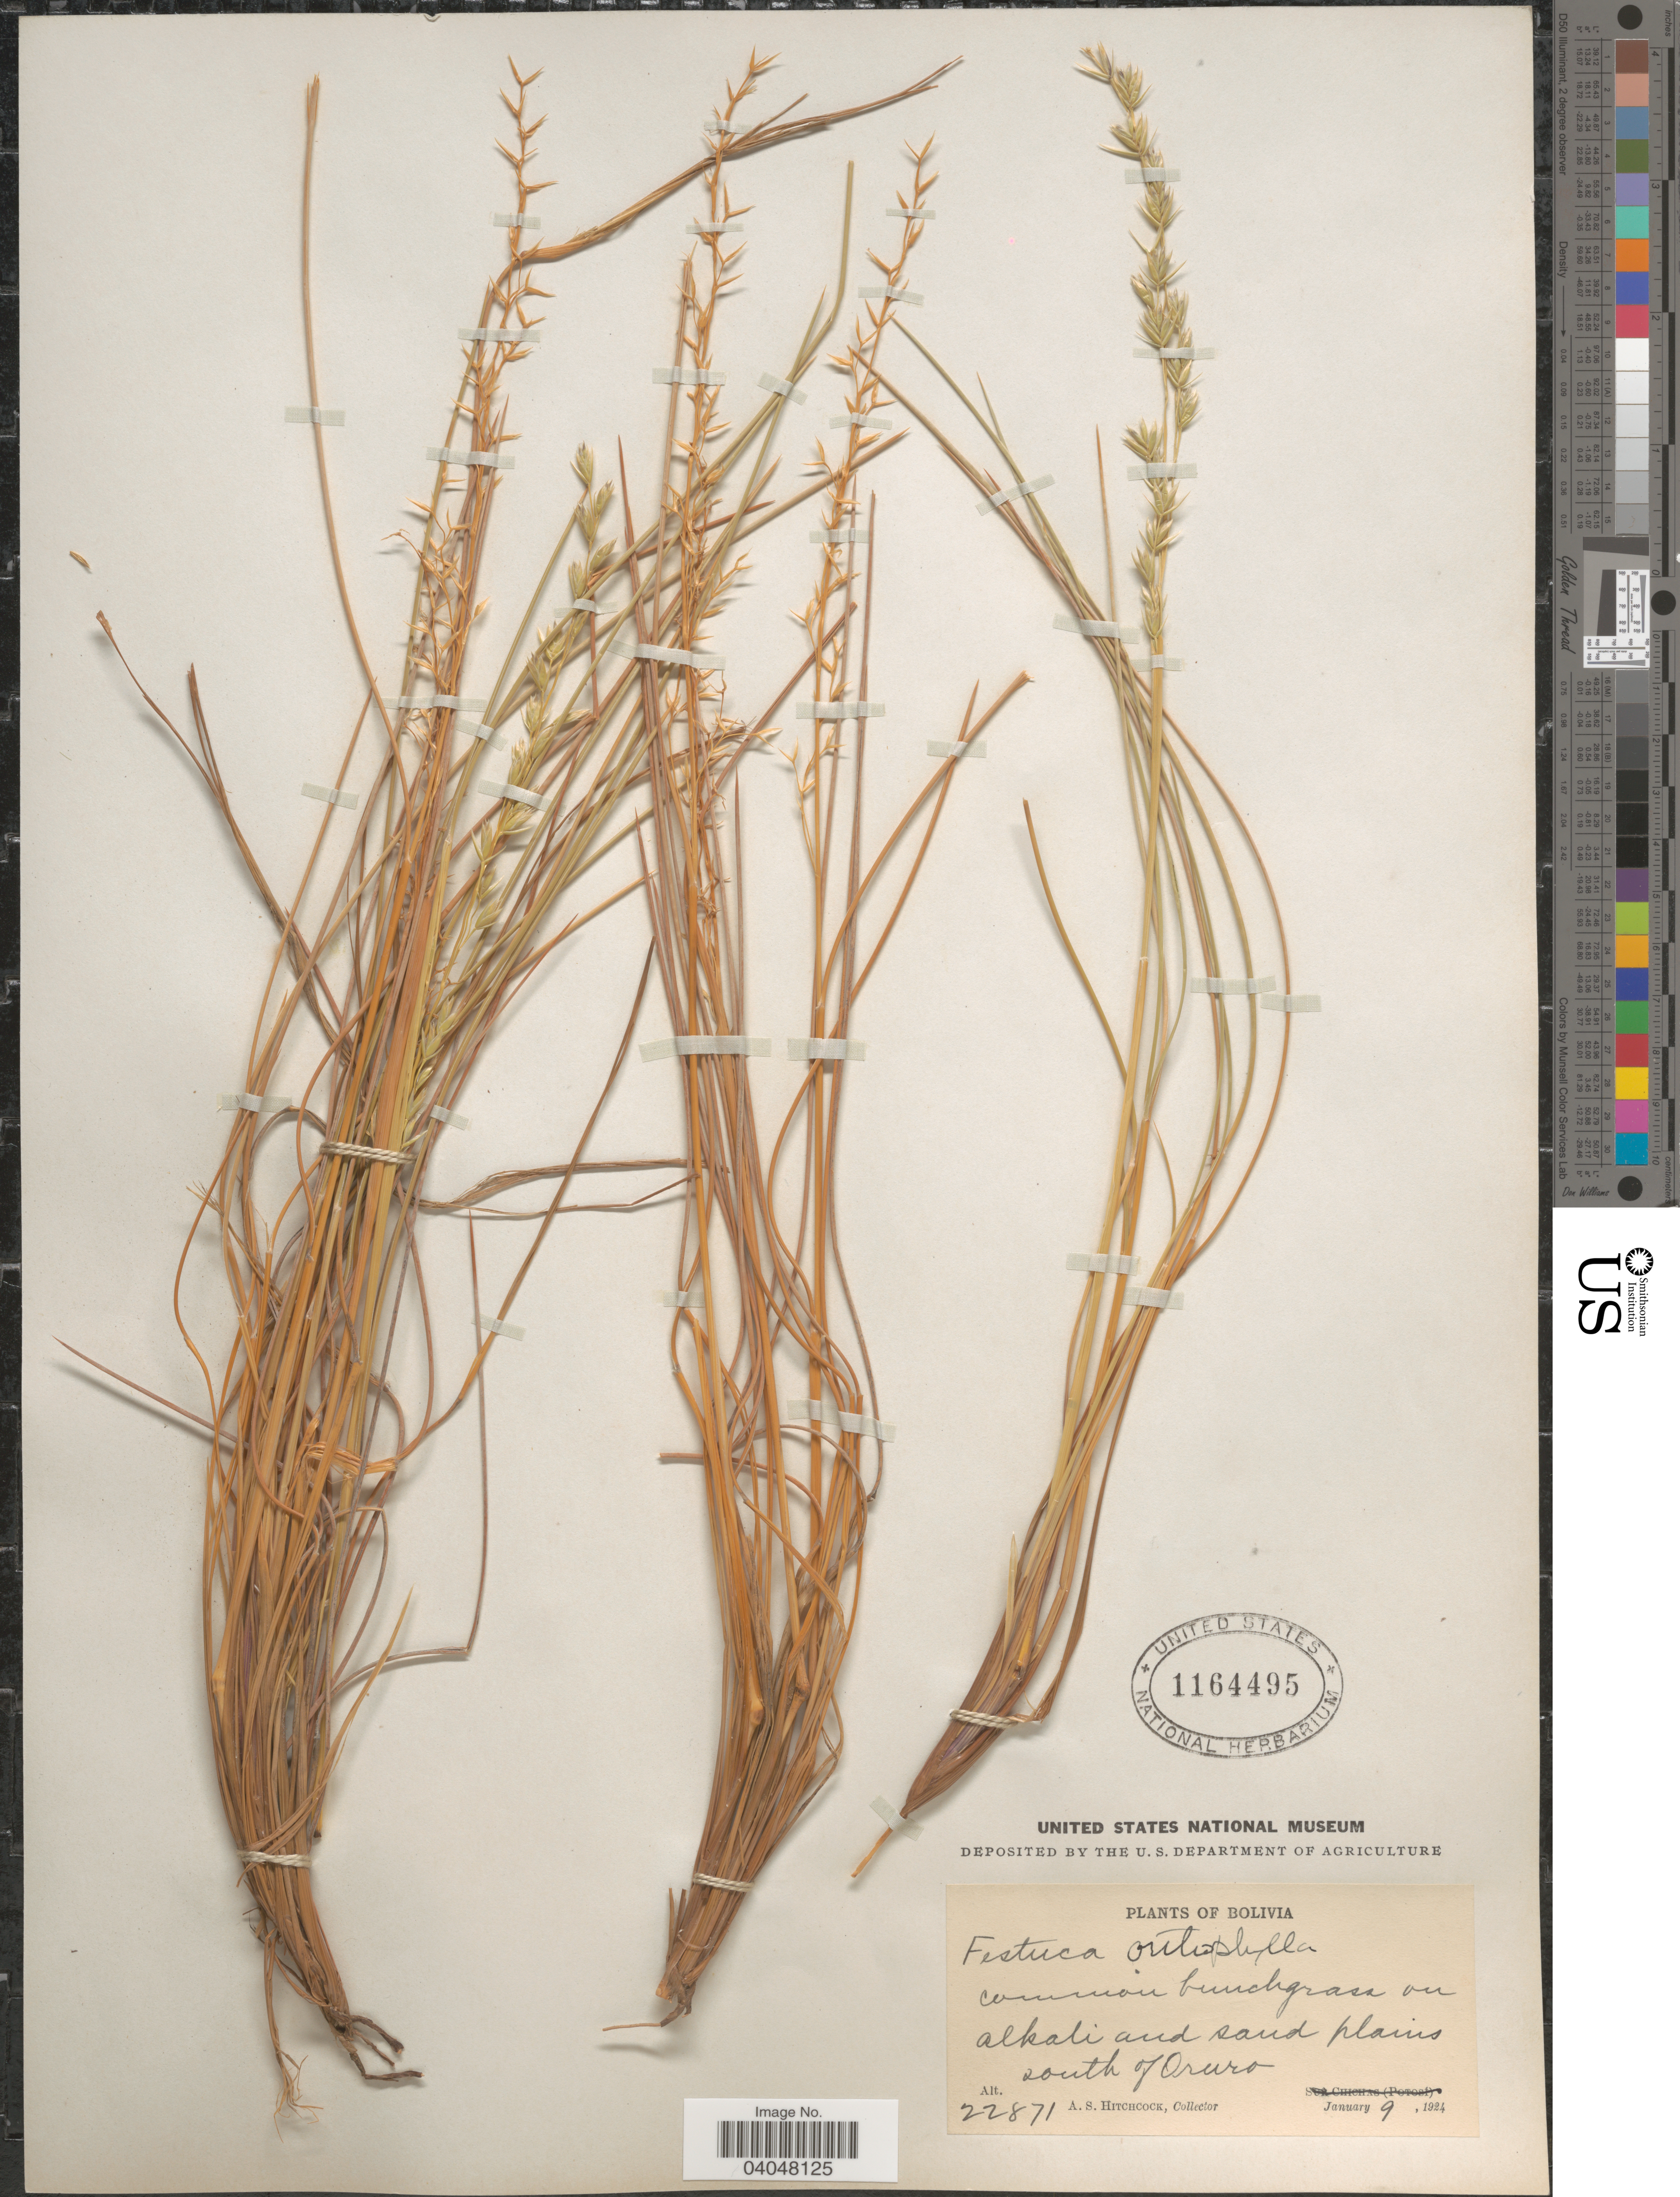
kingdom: Plantae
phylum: Tracheophyta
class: Liliopsida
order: Poales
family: Poaceae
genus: Festuca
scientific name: Festuca orthophylla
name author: Pilg.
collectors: A. S. Hitchcock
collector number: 22871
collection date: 1924-01-09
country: Bolivia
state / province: Oruro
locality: South of Oruro.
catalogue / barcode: US 1164495